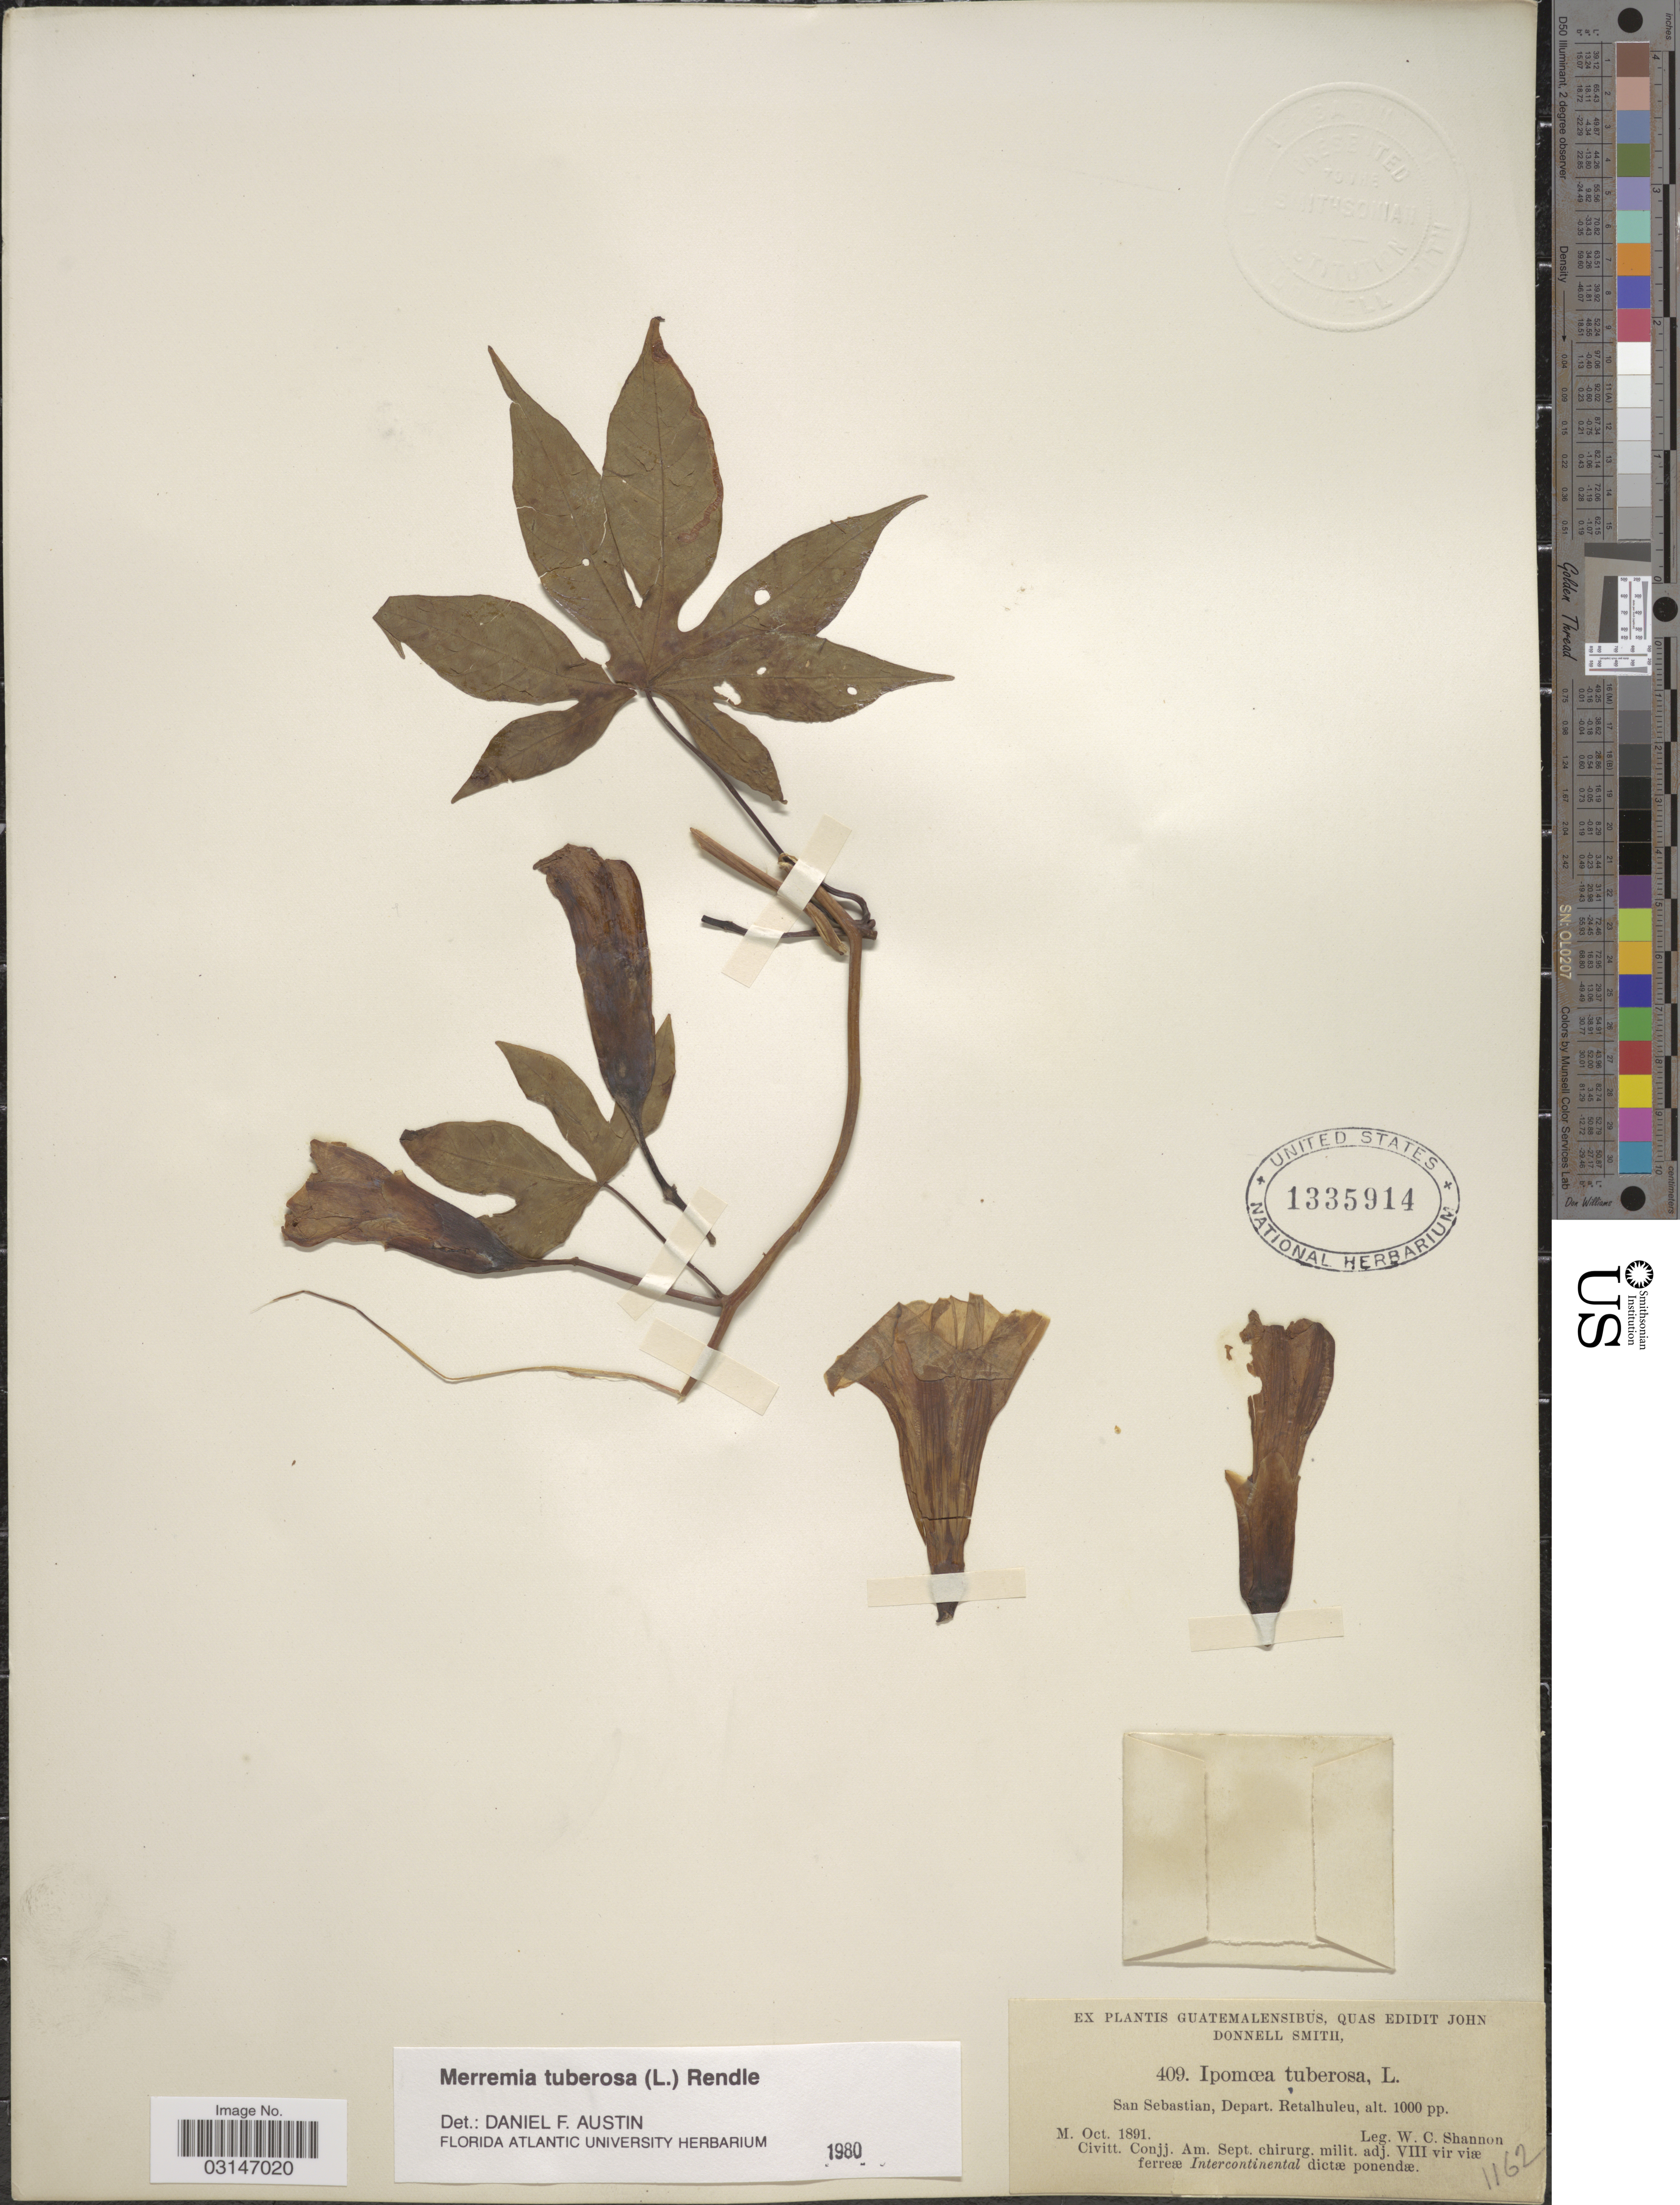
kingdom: Plantae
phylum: Tracheophyta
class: Magnoliopsida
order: Solanales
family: Convolvulaceae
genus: Distimake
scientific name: Distimake tuberosus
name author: (L.) A. R. Simões & Staples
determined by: Strong, Mark T., (BOT), Smithsonian Institution - National Museum of Natural History (UNITED STATES)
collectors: W. C. Shannon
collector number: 409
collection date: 1891-10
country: Guatemala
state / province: Retalhuleu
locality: San Sebastian, Depart. Retalhuleu.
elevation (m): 305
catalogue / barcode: US 1335914